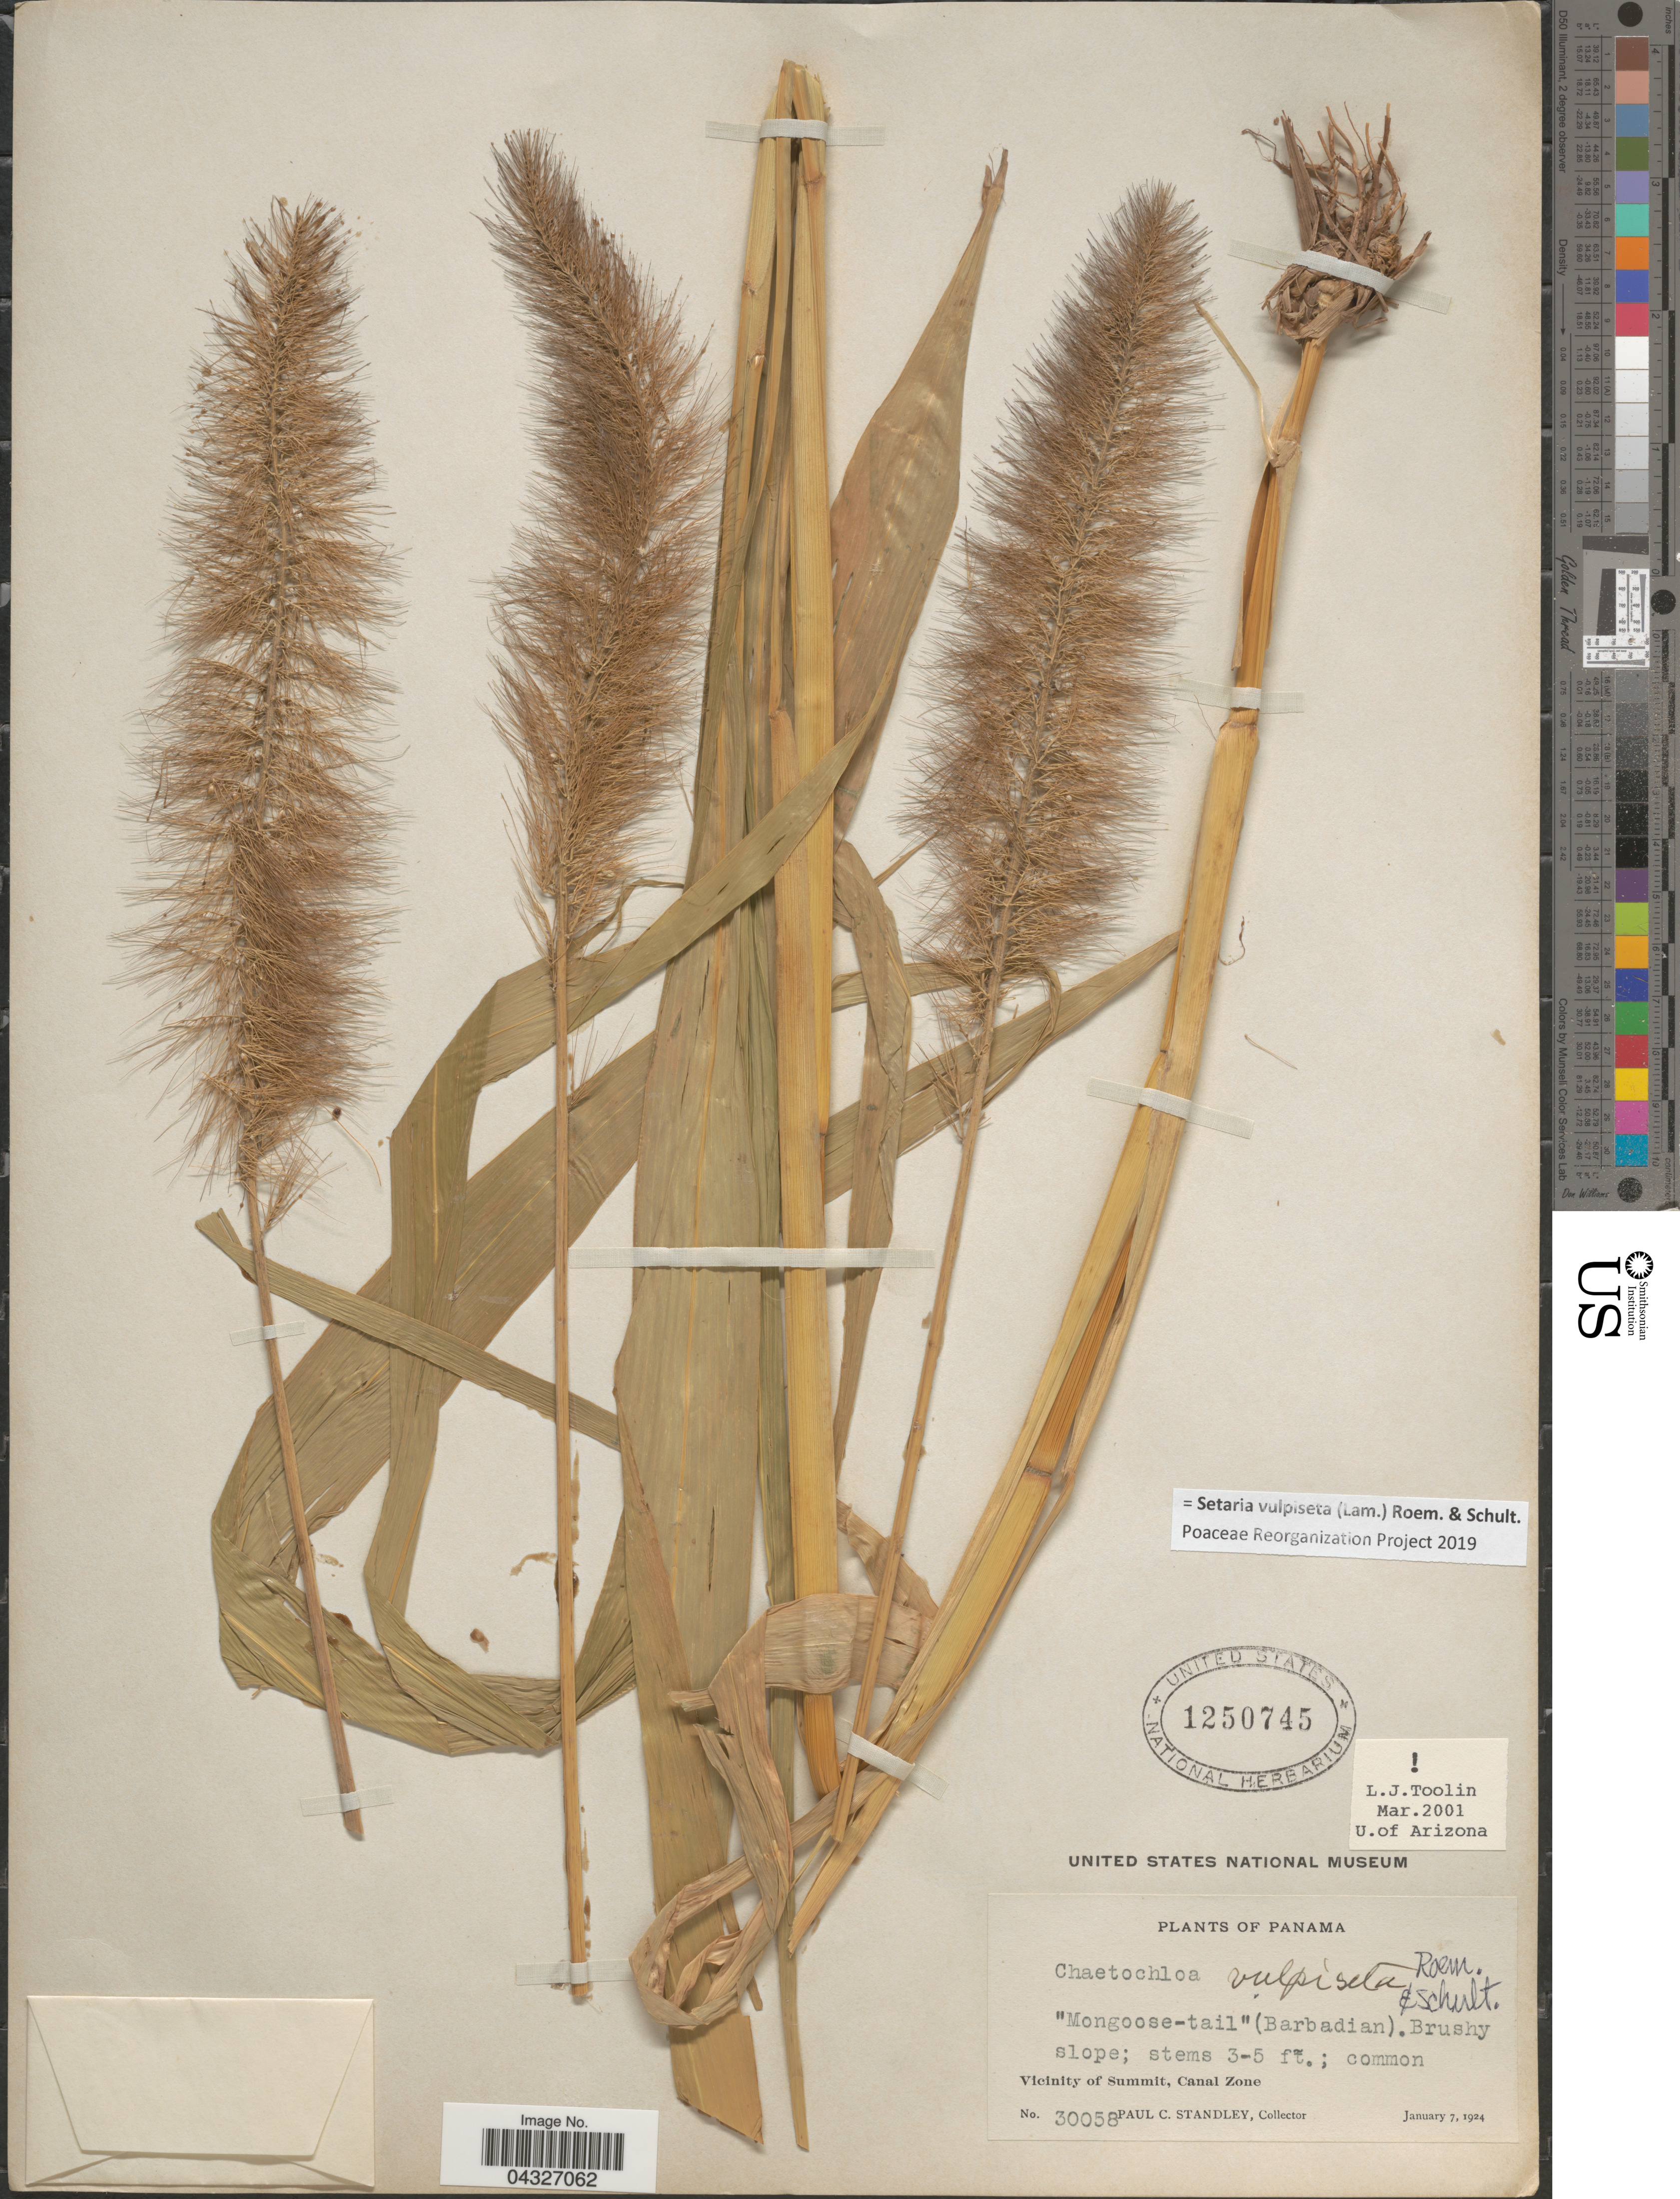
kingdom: Plantae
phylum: Tracheophyta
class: Liliopsida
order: Poales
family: Poaceae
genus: Setaria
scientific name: Setaria vulpiseta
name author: (Lam.) Roem. & Schult.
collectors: P. C. Standley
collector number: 30058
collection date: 1924-01-07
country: Panama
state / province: Colón / Panamá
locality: Brushy slope. Vicinity of Summit, Canal Zone.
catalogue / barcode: US 1250745